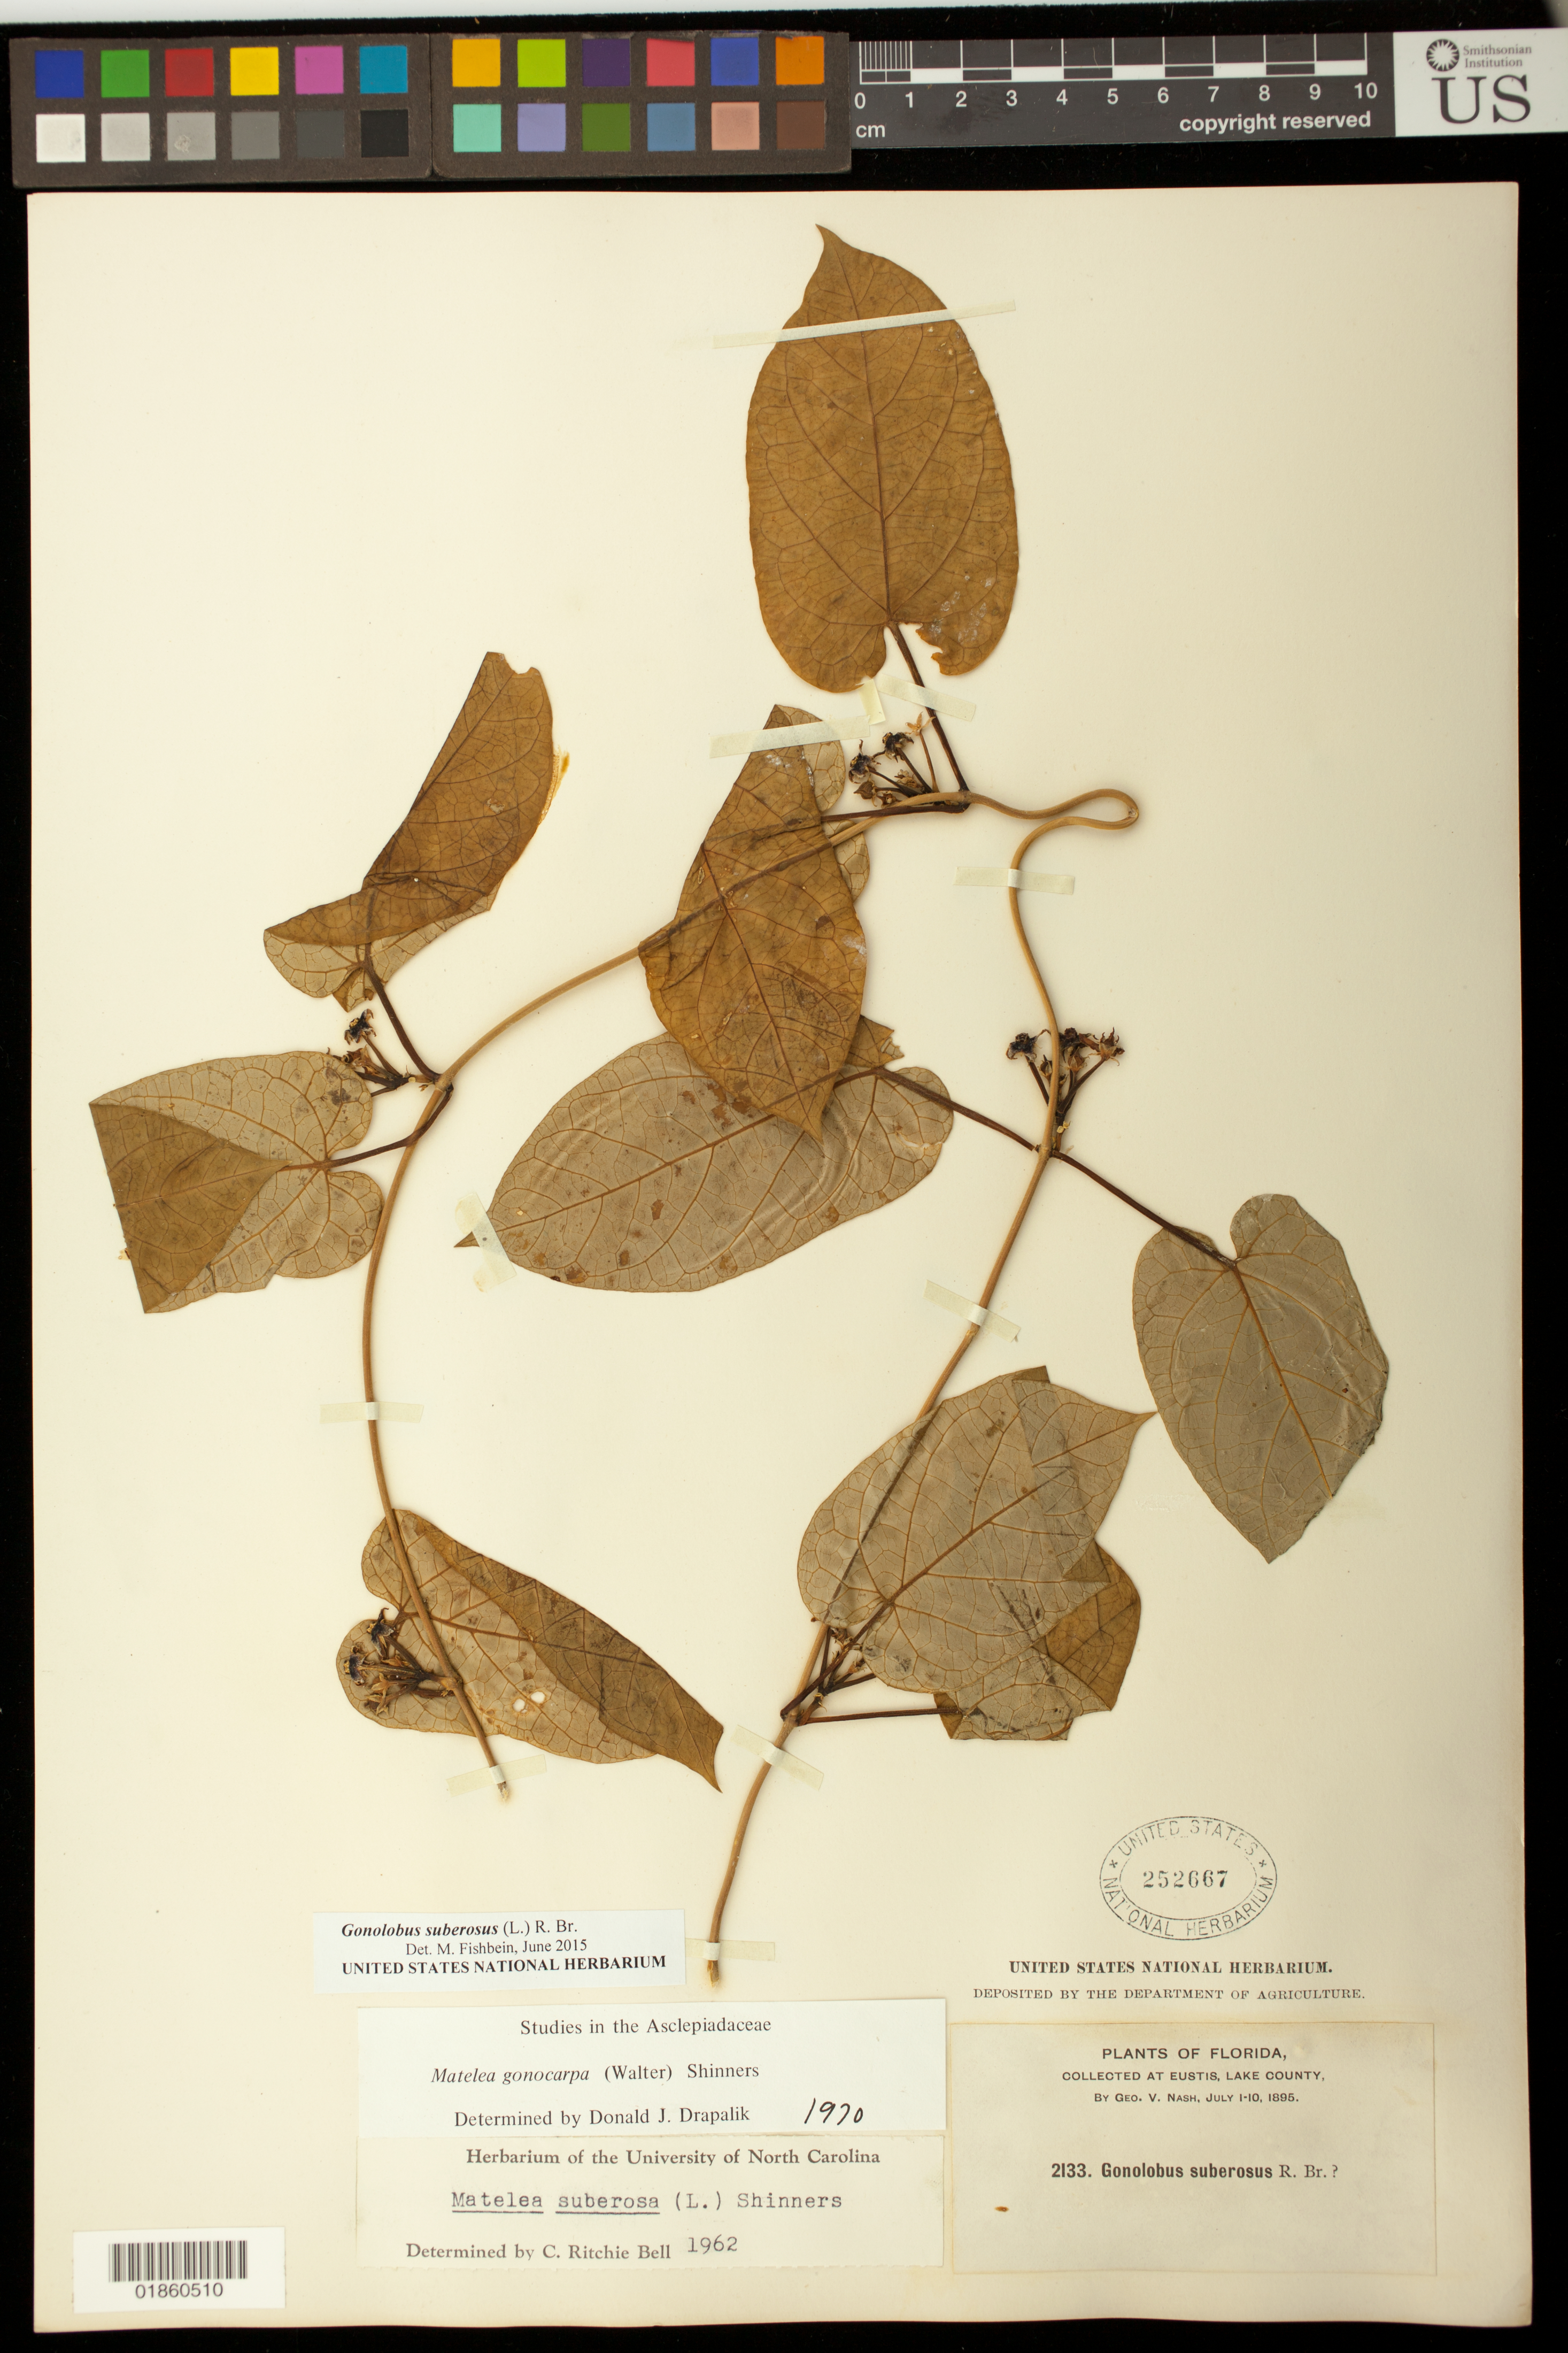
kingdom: Plantae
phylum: Tracheophyta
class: Magnoliopsida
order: Gentianales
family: Apocynaceae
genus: Gonolobus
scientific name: Gonolobus suberosus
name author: (L.) R. Br.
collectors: G. V. Nash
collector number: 2133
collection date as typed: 01 Jul 1895 to 10 Jul 1895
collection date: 1895-07-01/1895-07-10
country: United States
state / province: Florida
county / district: Lake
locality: Eustis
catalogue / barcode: US 252667